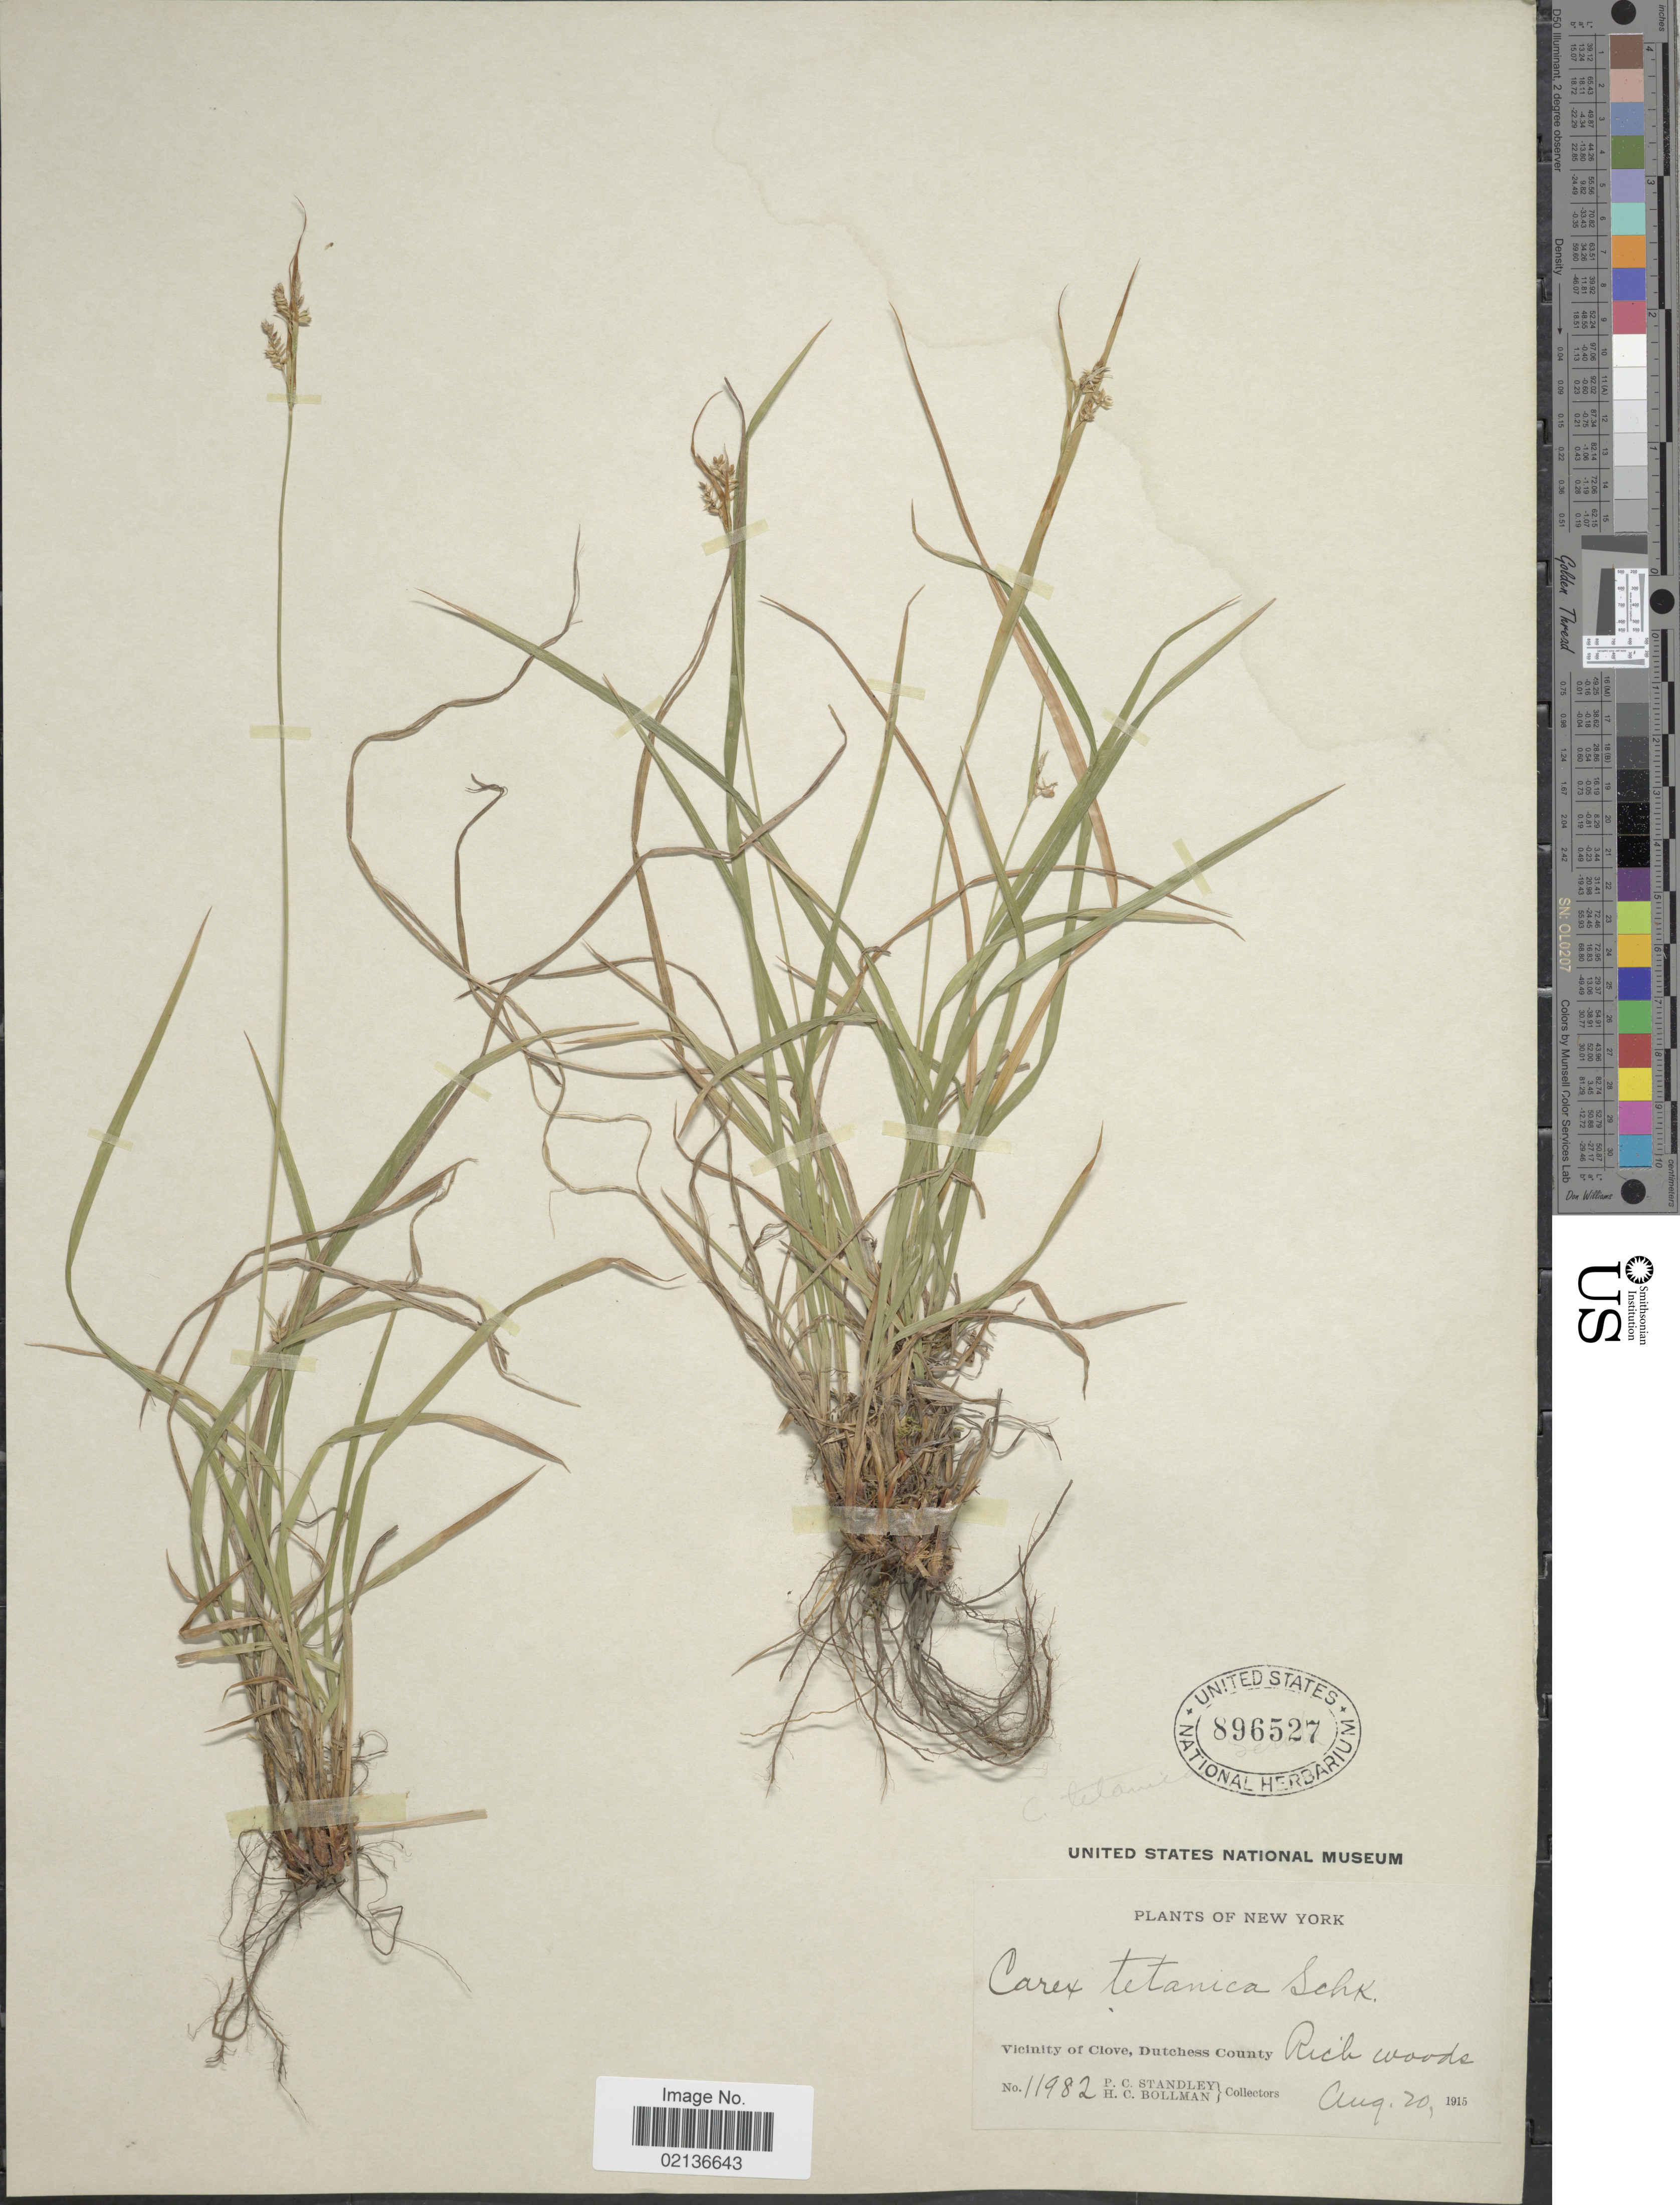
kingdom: Plantae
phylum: Tracheophyta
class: Liliopsida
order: Poales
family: Cyperaceae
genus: Carex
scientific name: Carex tetanica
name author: Schkuhr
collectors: P. C. Standley & H. C. Bollman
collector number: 11982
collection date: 1915-08-20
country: United States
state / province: New York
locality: Vicinity of Clove, Dutches County Rich woods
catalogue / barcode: US 896527